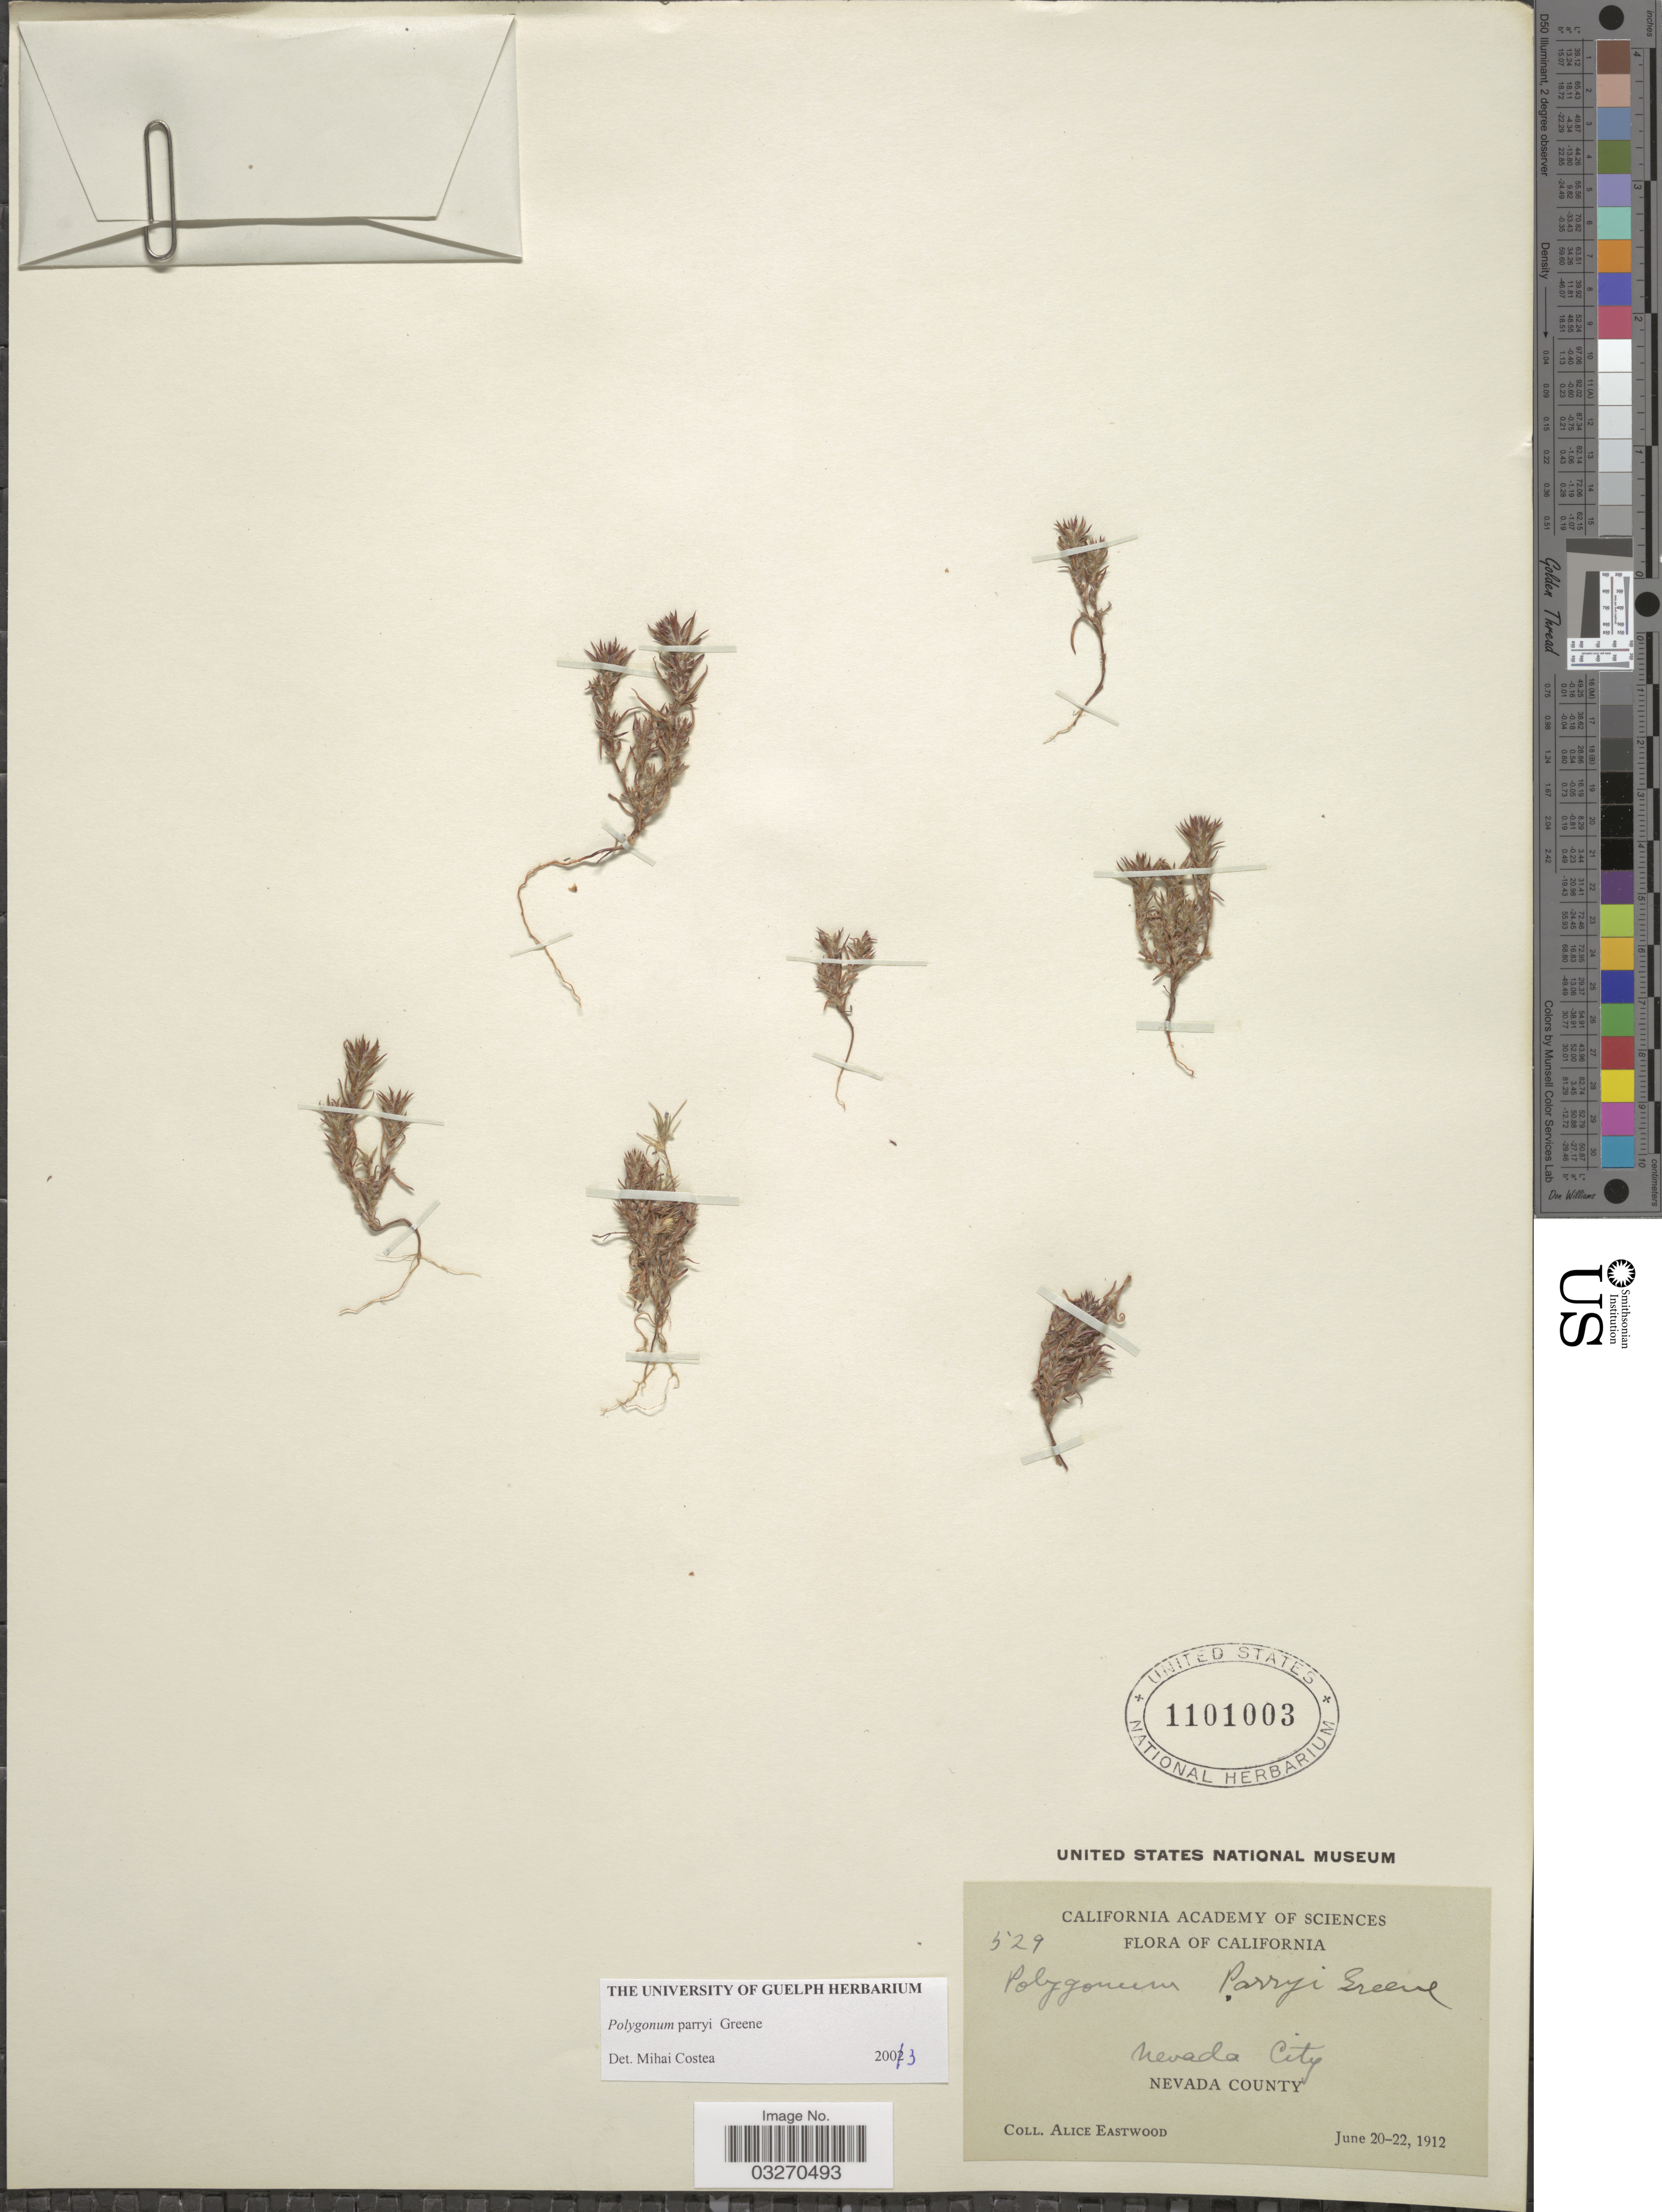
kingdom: Plantae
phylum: Tracheophyta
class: Magnoliopsida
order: Caryophyllales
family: Polygonaceae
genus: Polygonum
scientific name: Polygonum parryi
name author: Greene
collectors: A. Eastwood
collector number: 529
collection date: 1912-06-20/1912-06-22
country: United States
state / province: California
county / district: Nevada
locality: Nevada City, Nevada County.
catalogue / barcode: US 1101003